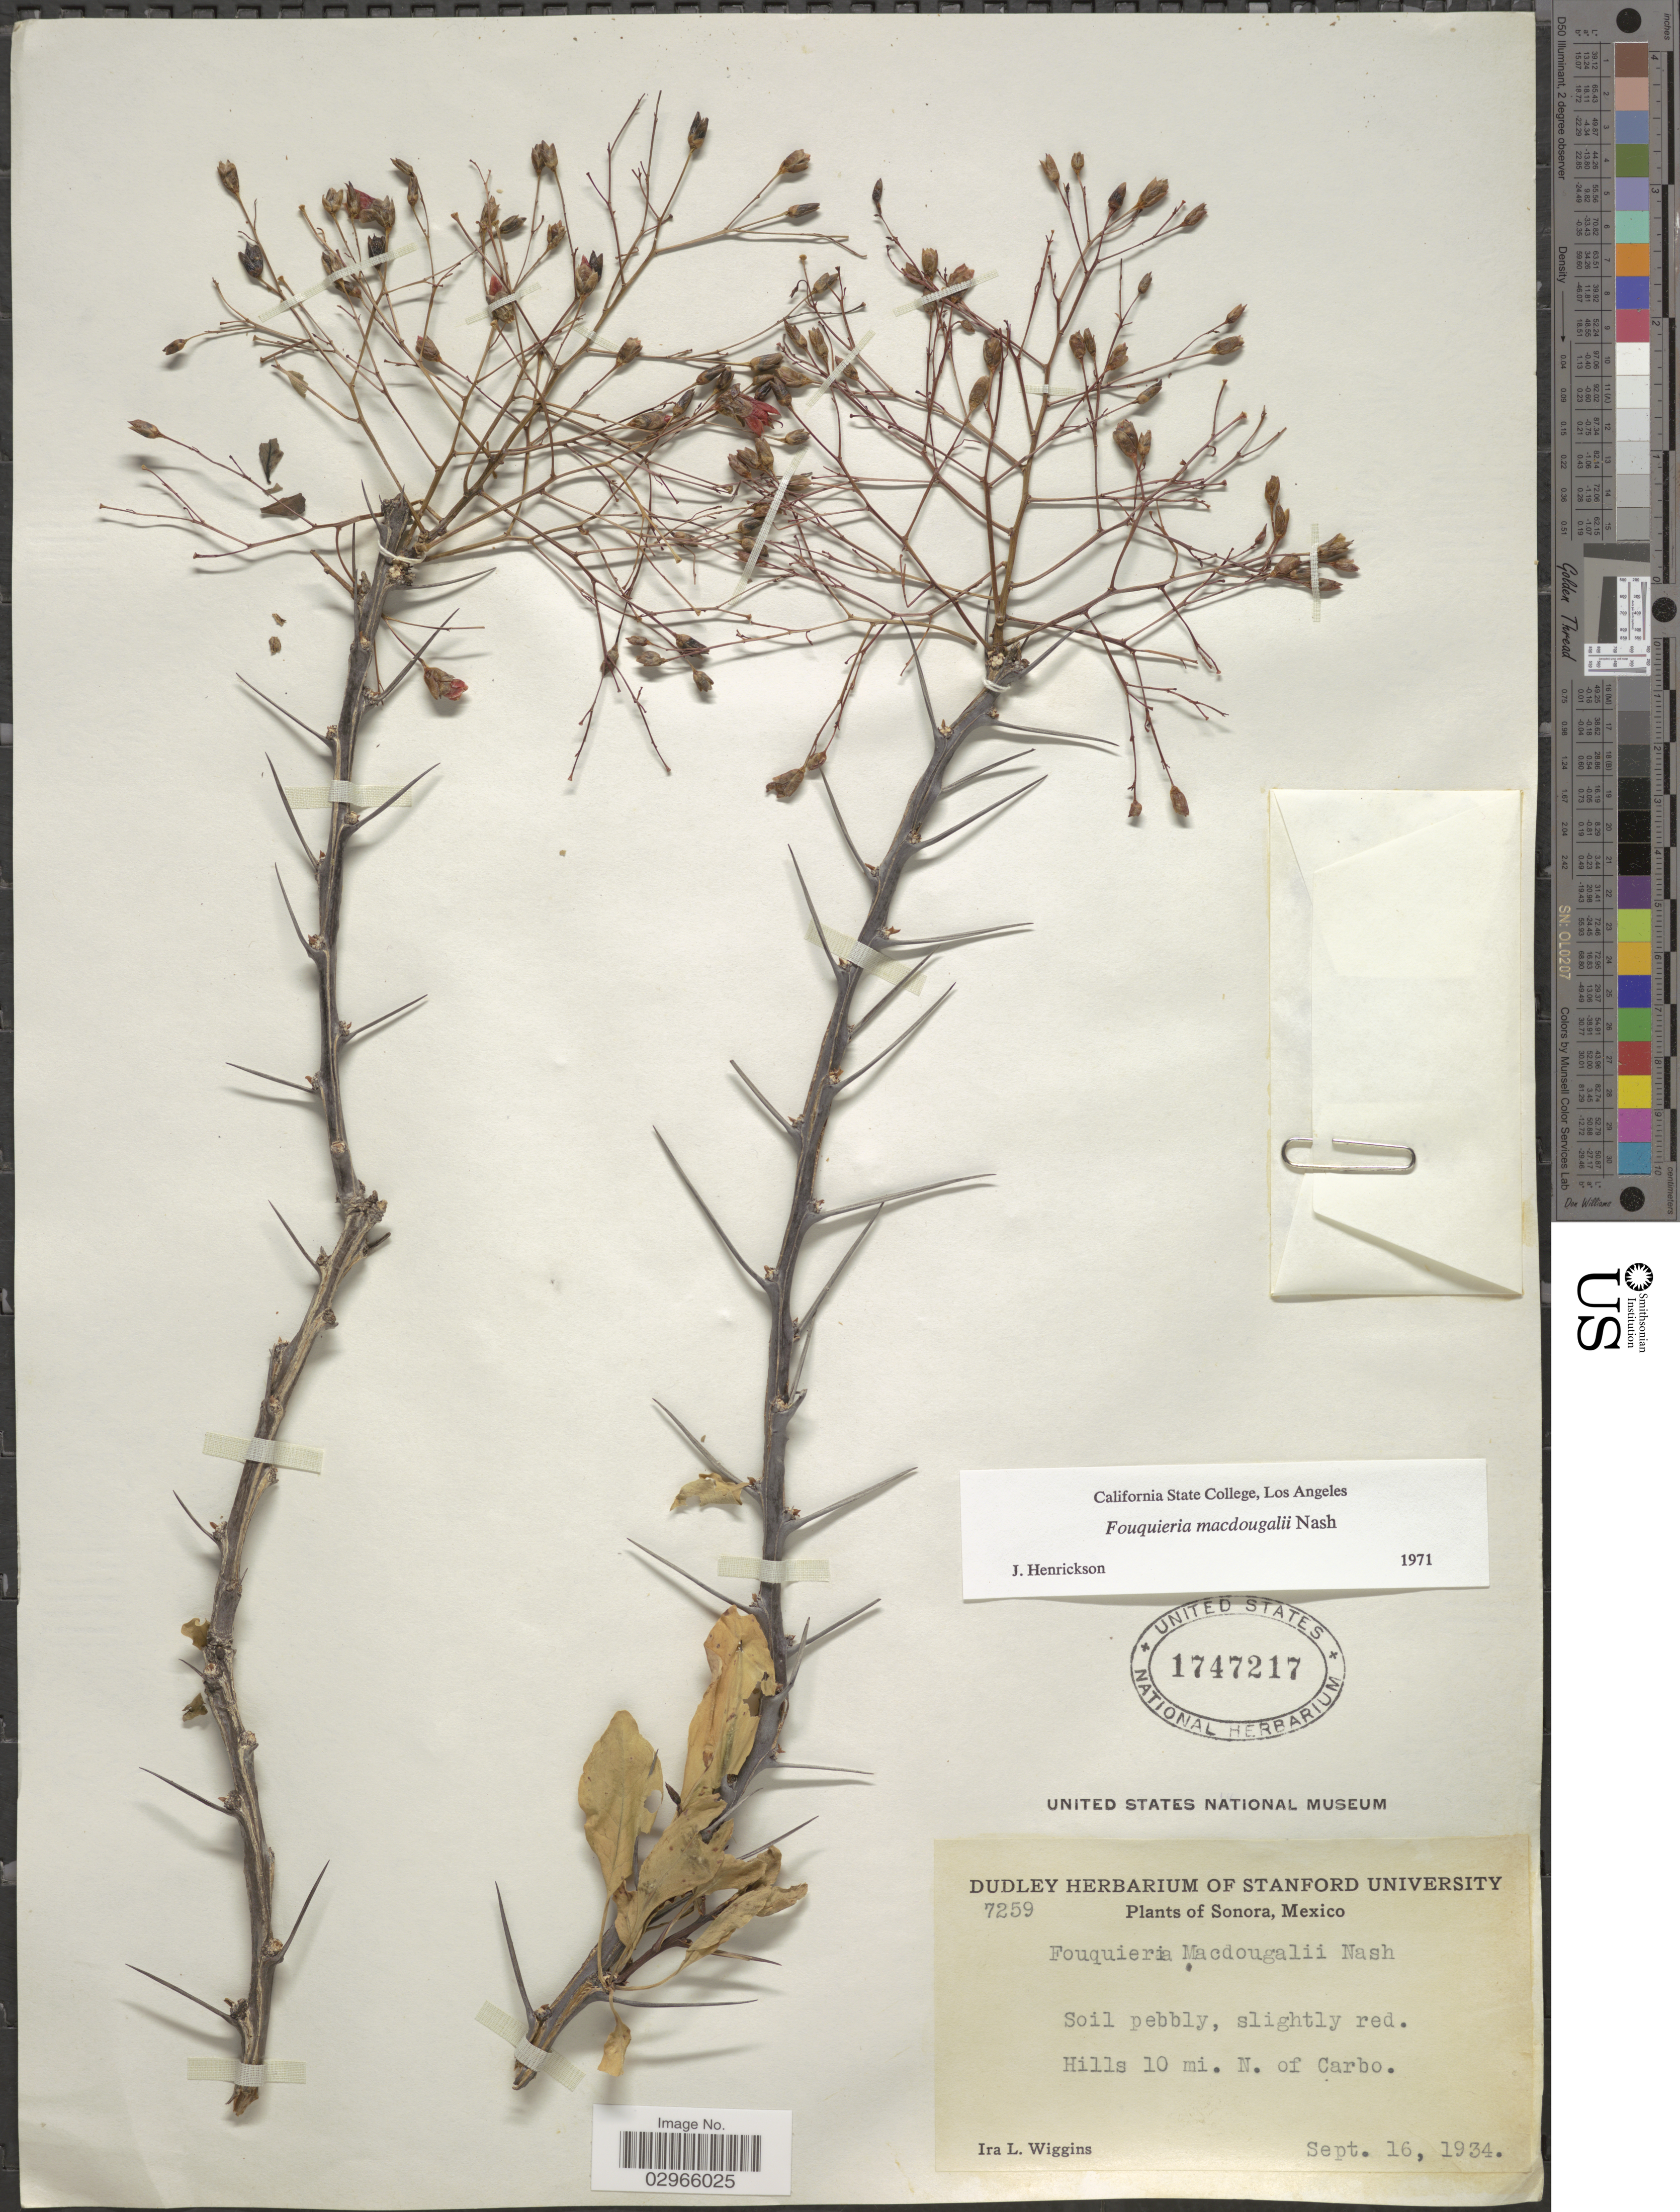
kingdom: Plantae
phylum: Tracheophyta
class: Magnoliopsida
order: Ericales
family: Fouquieriaceae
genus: Fouquieria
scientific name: Fouquieria macdougalii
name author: Nash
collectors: I. L. Wiggins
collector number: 7259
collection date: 1934-09-16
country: Mexico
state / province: Sonora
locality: Hills 10 mi. N. of Carbo.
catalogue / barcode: US 1747217